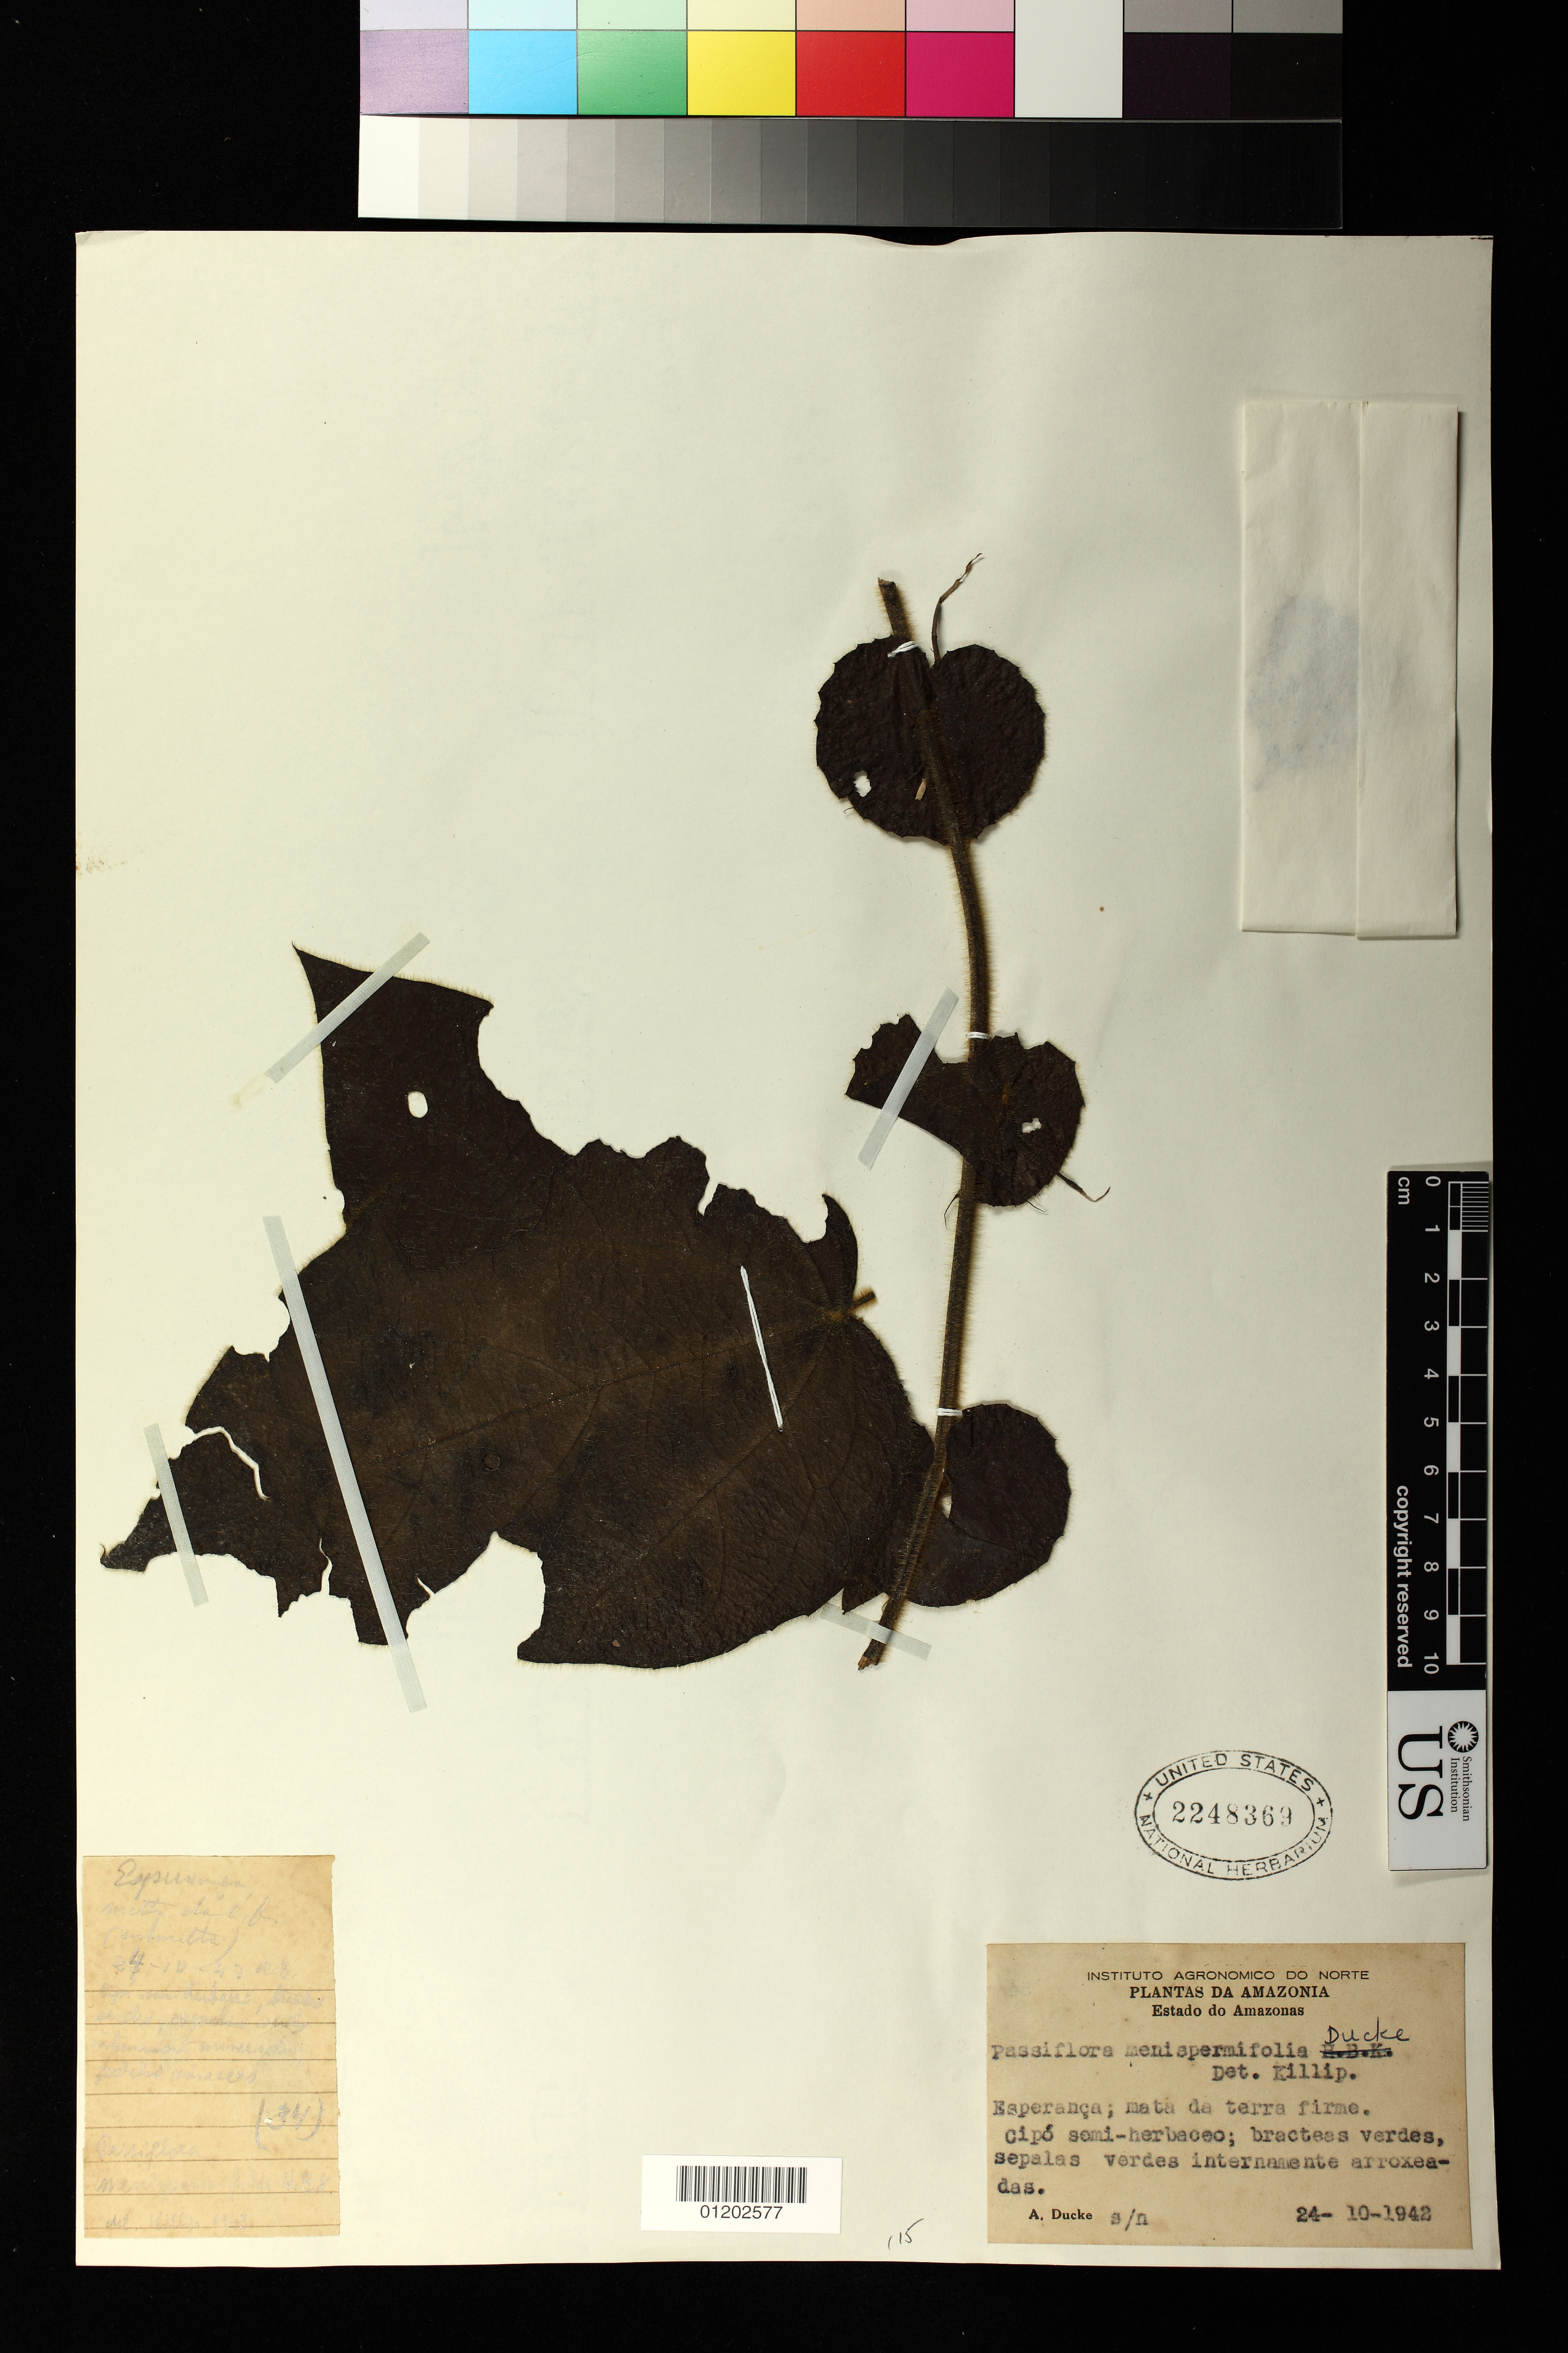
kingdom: Plantae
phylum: Tracheophyta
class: Magnoliopsida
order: Malpighiales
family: Passifloraceae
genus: Passiflora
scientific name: Passiflora menispermifolia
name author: Kunth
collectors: A. Ducke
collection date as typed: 24 Oct 1942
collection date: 1942-10-24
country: Brazil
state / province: Amazonas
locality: Esperanca, ad ostrium fluminis Jurary.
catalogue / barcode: US 2248369